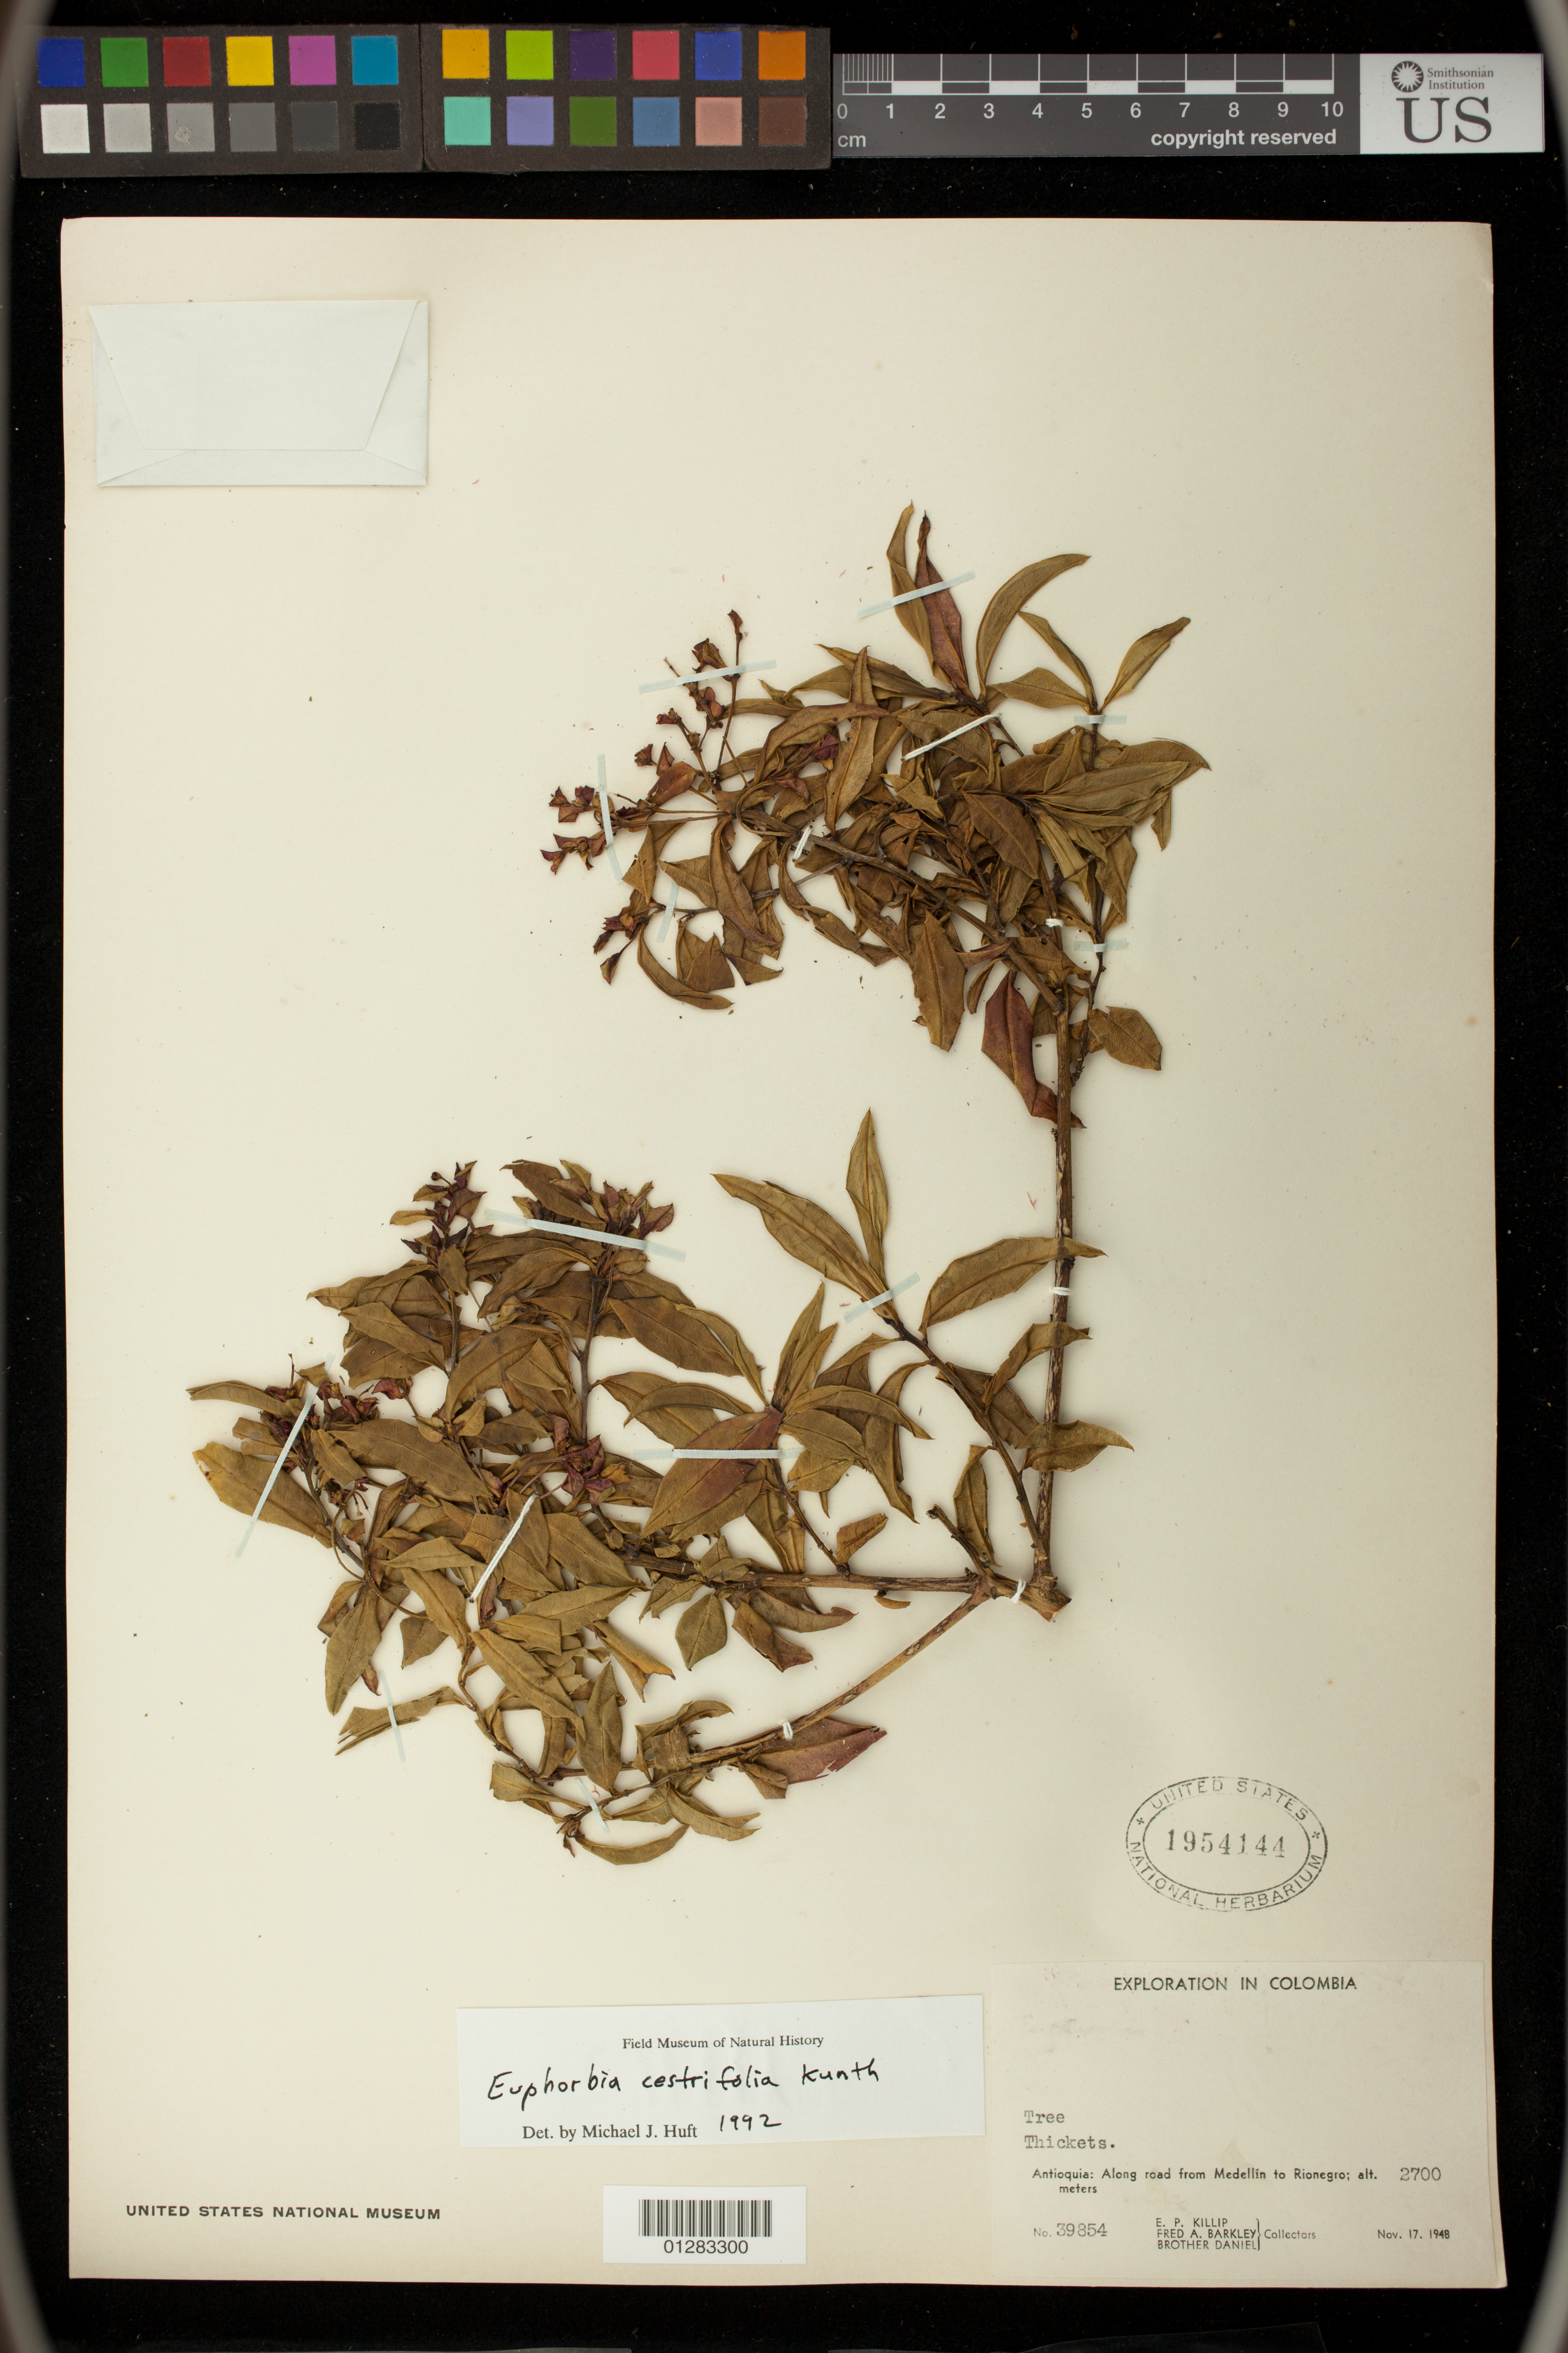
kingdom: Plantae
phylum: Tracheophyta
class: Magnoliopsida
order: Malpighiales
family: Euphorbiaceae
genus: Euphorbia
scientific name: Euphorbia cotinifolia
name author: L.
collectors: E. P. Killip, F. A. Barkley & Bro. Daniel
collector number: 39854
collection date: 1948-11-17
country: Colombia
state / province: Antioquia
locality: Along road from Medellin to Rionegro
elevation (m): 2700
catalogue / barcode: US 1954144